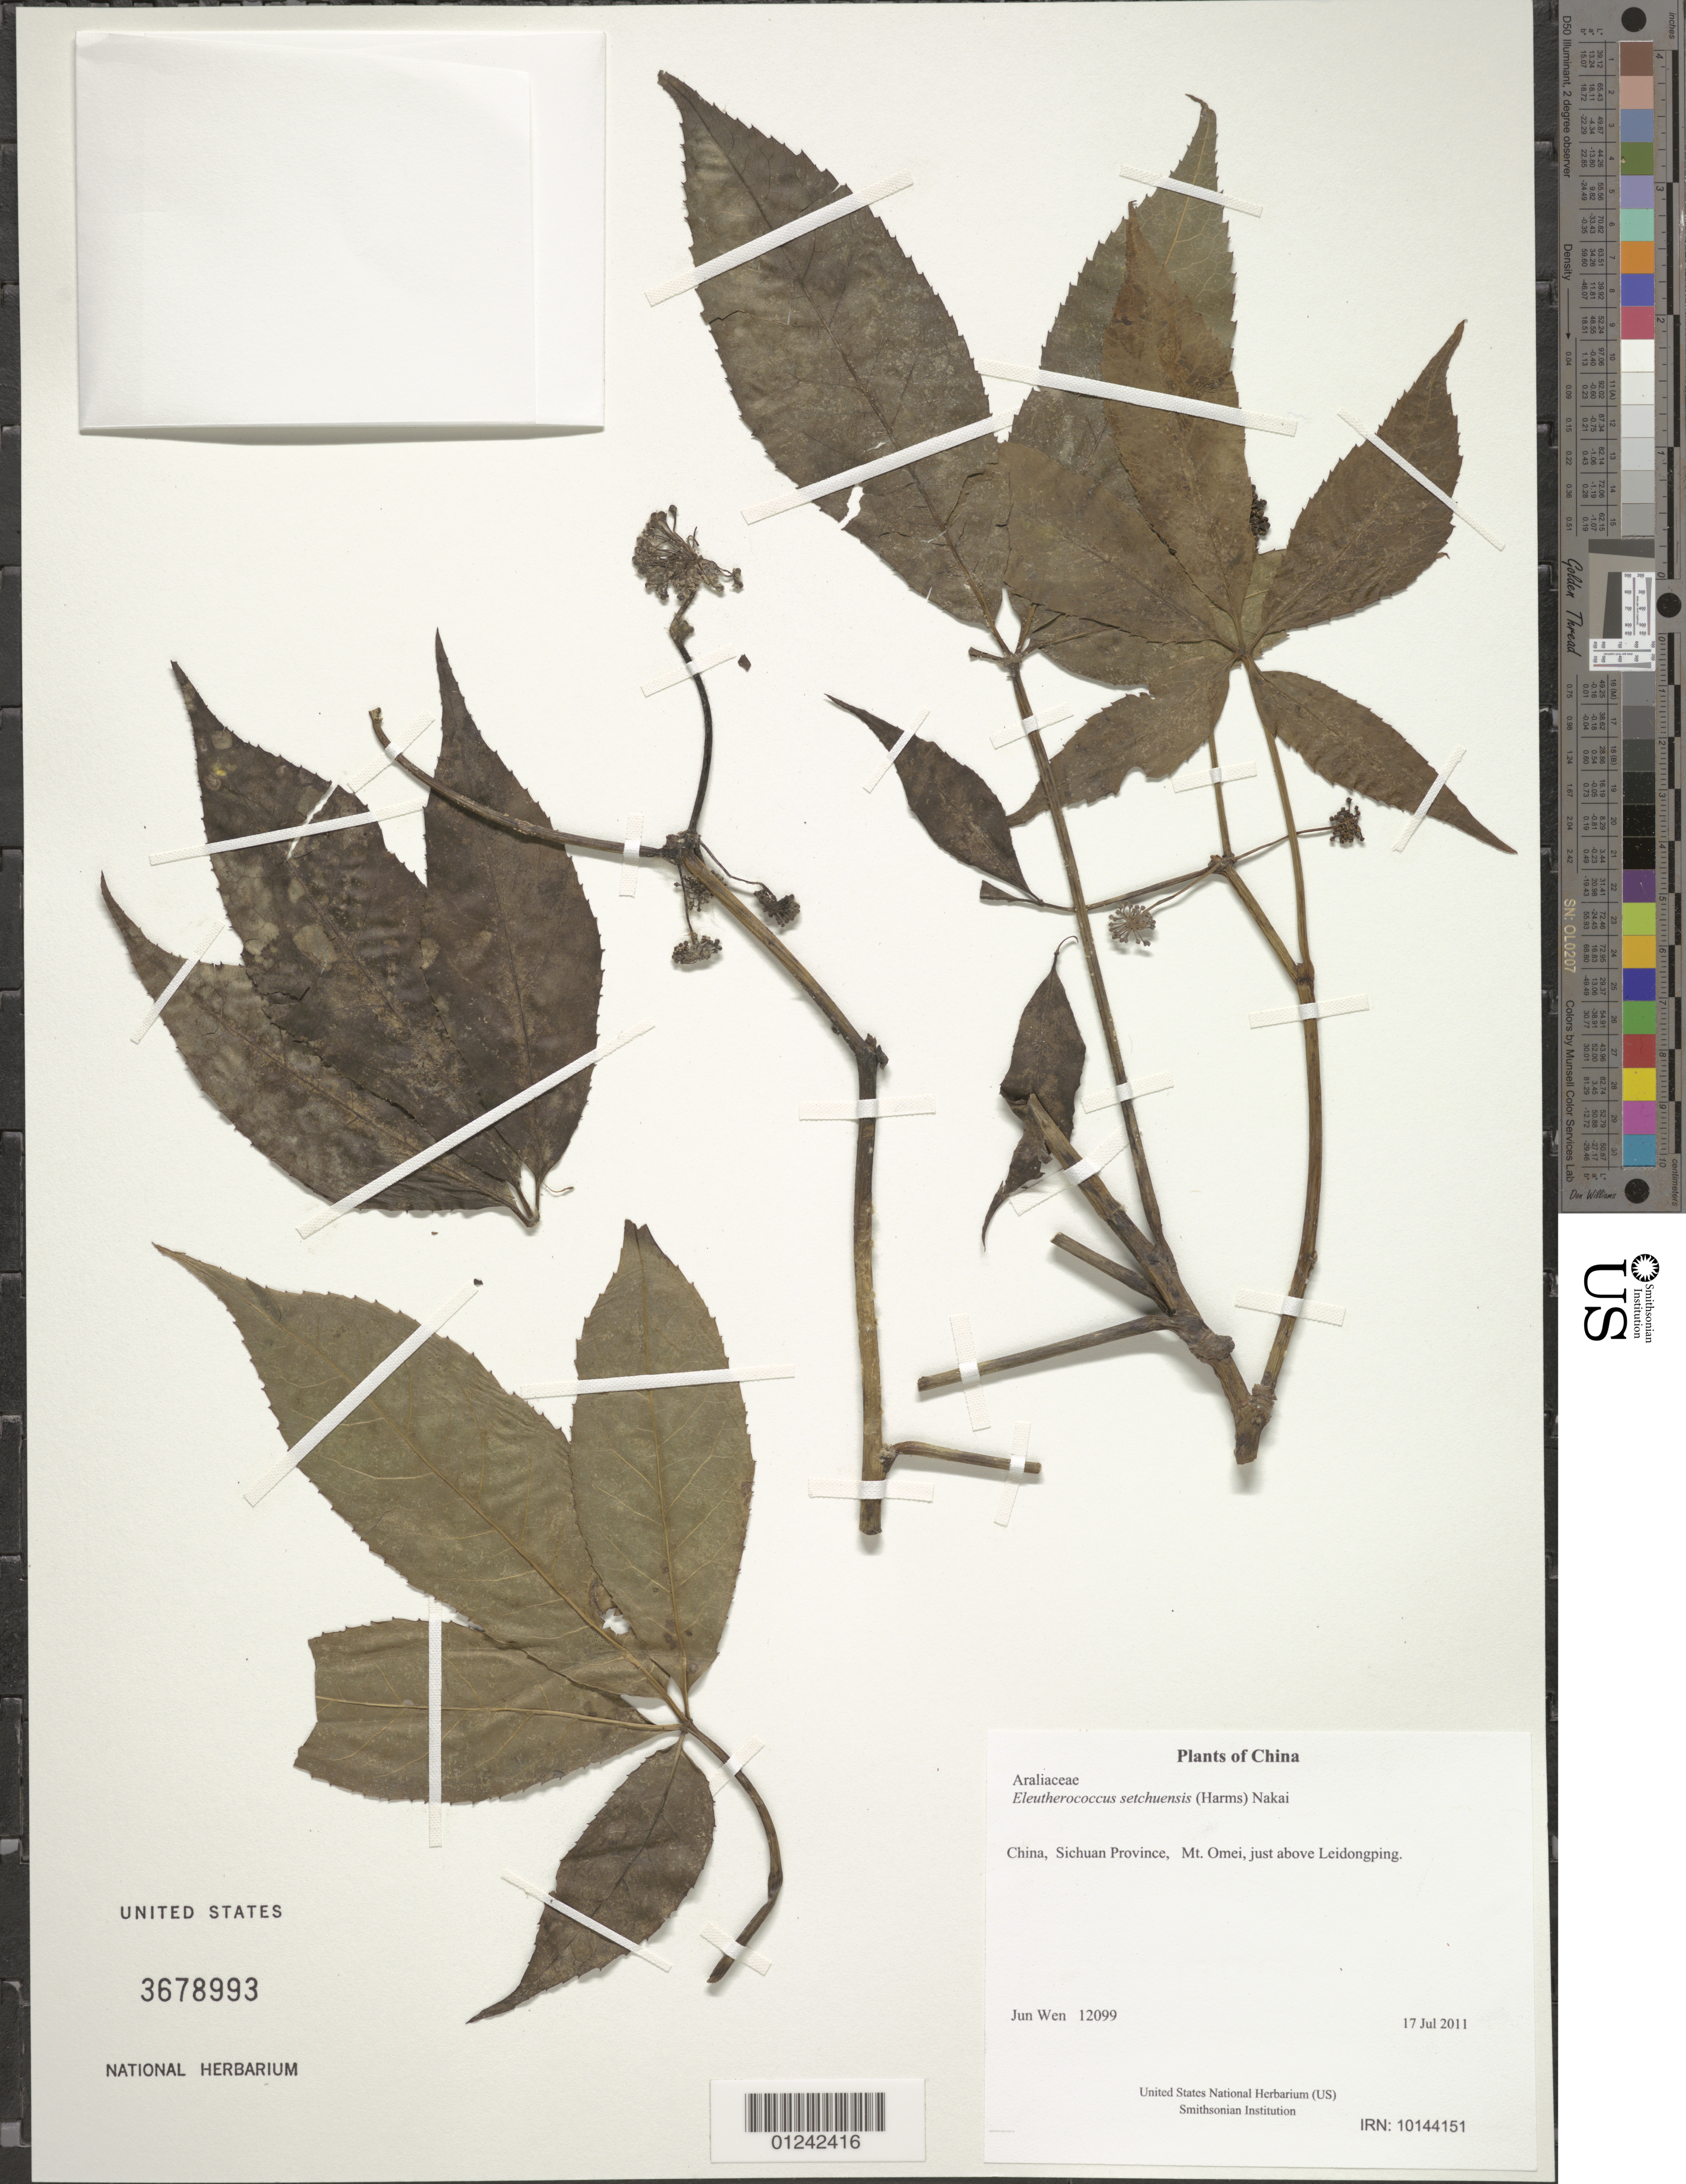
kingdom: Plantae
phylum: Tracheophyta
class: Magnoliopsida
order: Apiales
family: Araliaceae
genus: Eleutherococcus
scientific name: Eleutherococcus setchuenensis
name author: (Harms) Nakai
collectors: J. Wen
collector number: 12099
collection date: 2011-07-17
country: China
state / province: Sichuan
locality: Mt. Omei, just above Leidongping.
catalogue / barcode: US 3678993